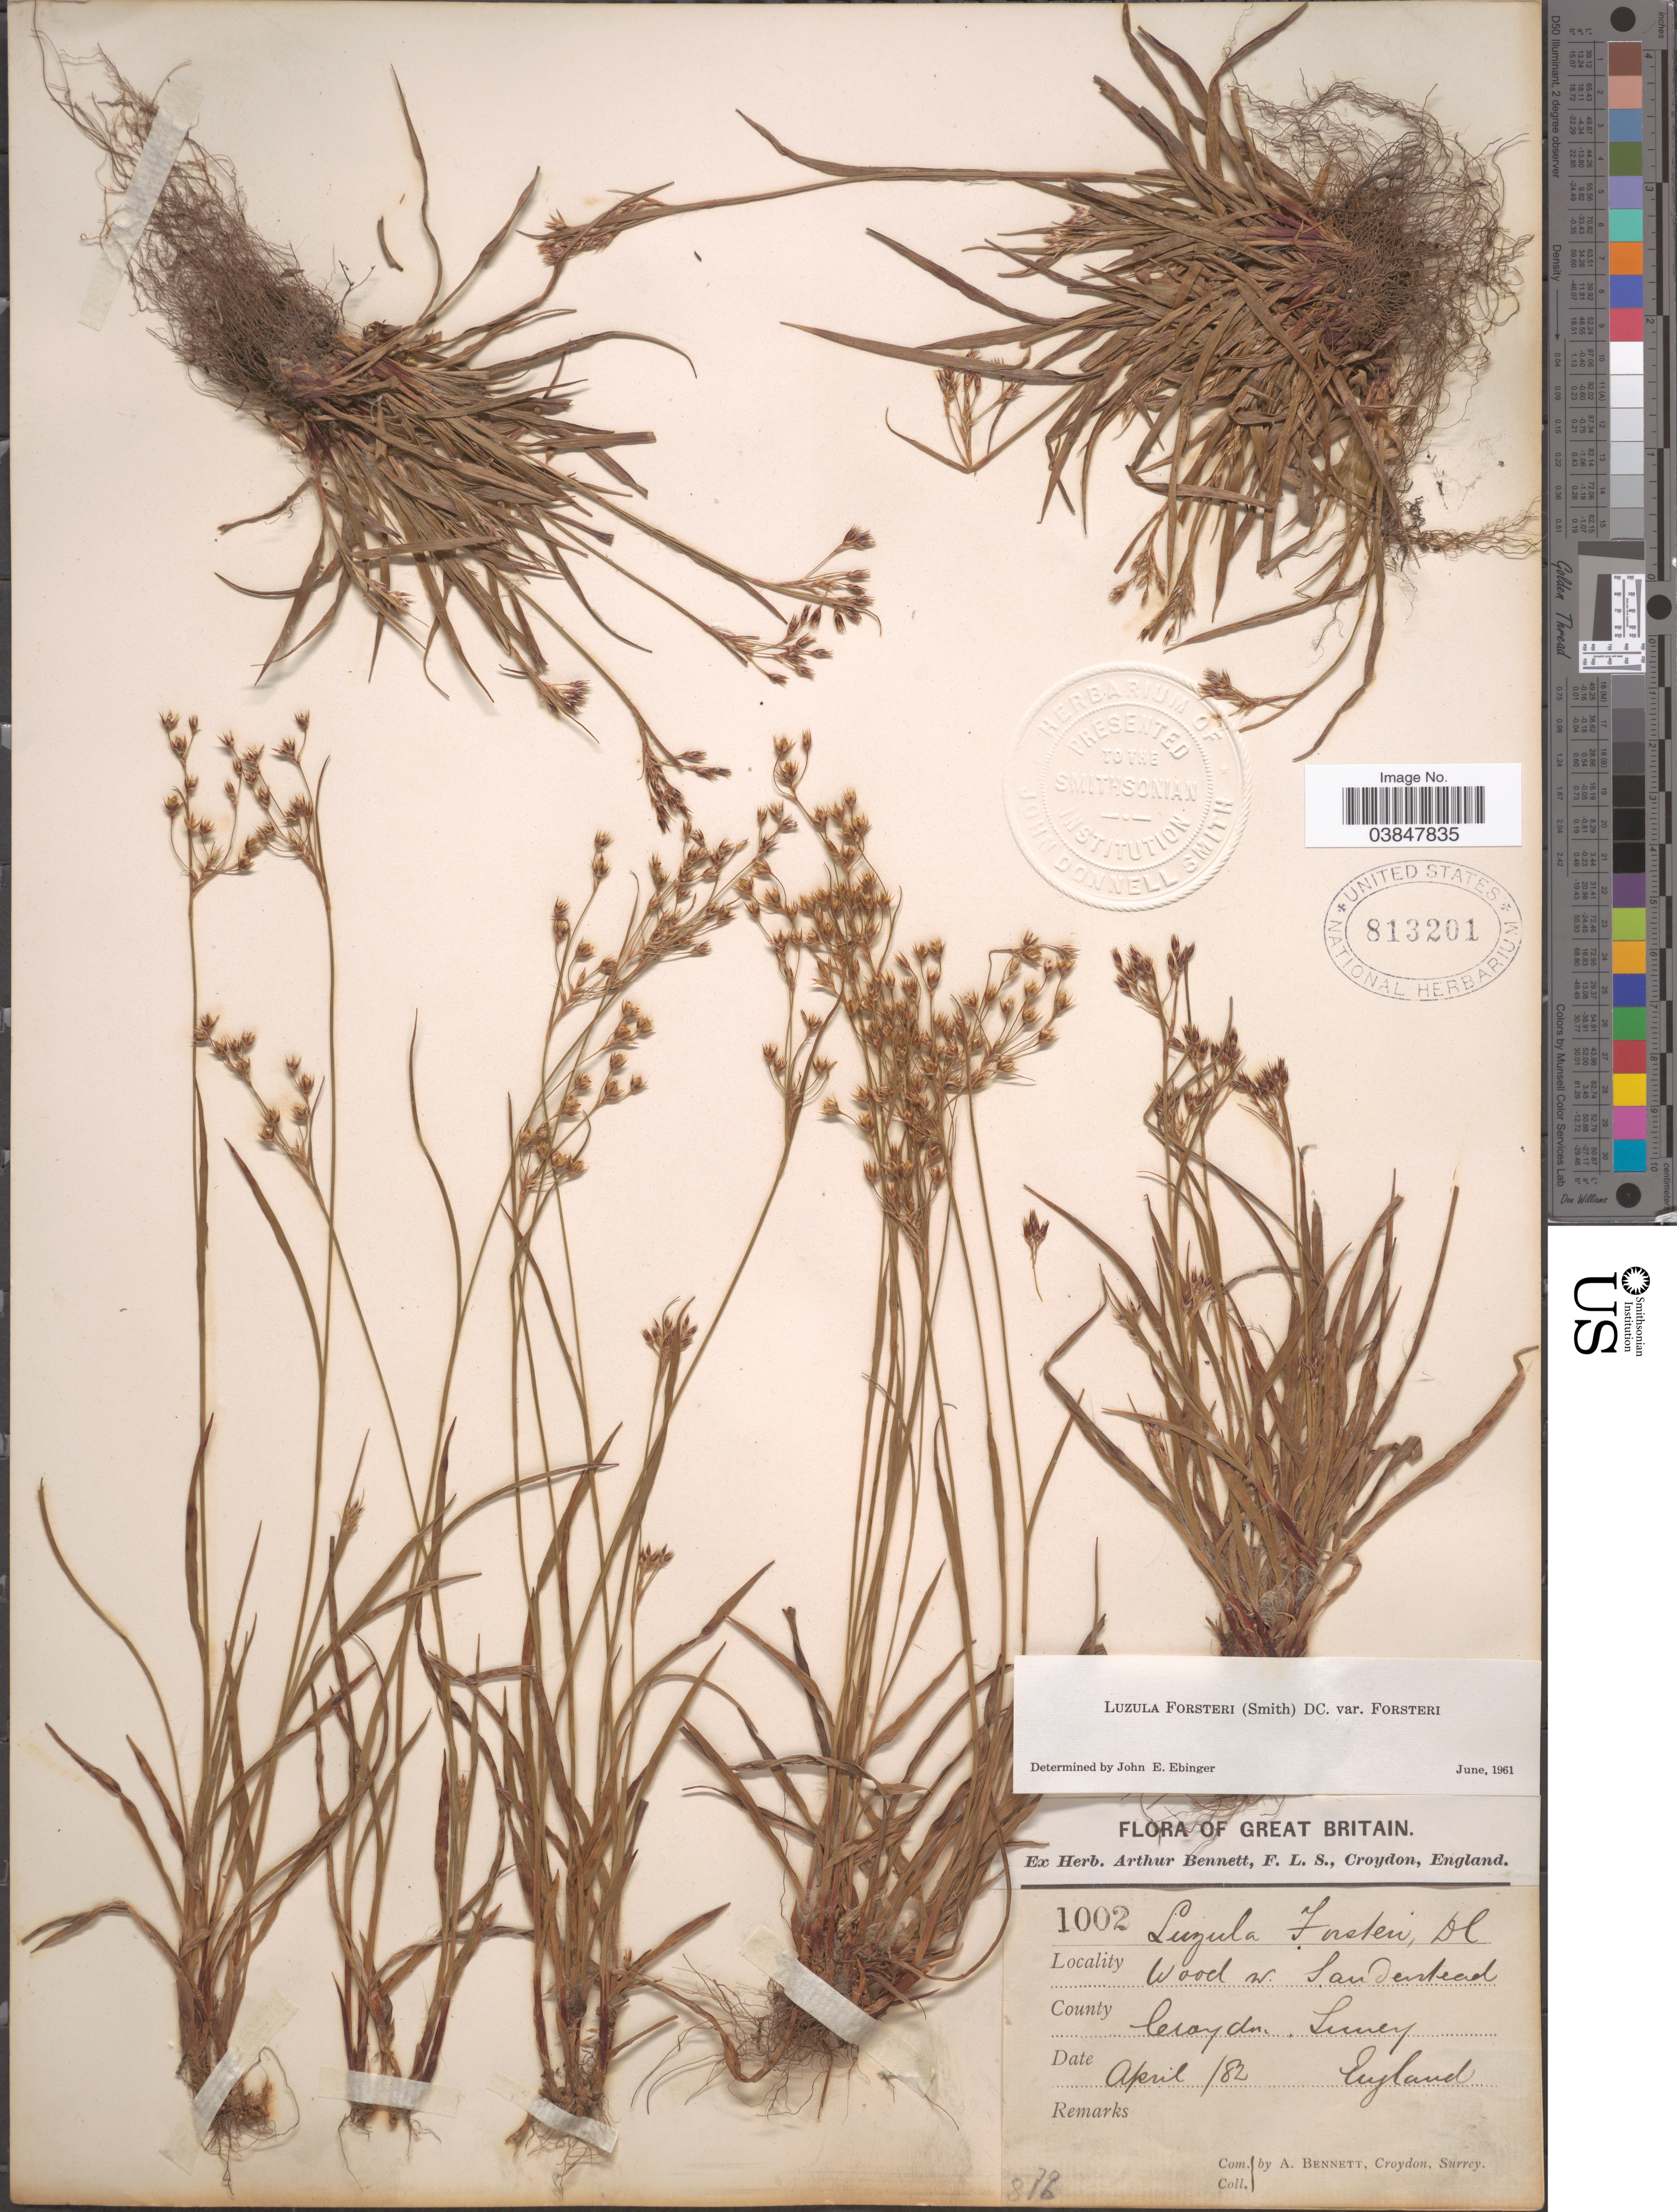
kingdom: Plantae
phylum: Tracheophyta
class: Liliopsida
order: Poales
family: Juncaceae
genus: Luzula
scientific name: Luzula forsteri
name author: (Sm.) DC.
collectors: A. Bennett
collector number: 1002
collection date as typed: Transcribed d/m/y: /4/82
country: United Kingdom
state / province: England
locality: Great Britain. Wood w. Sanderstead. County Croydon. Surrey.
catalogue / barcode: US 813201